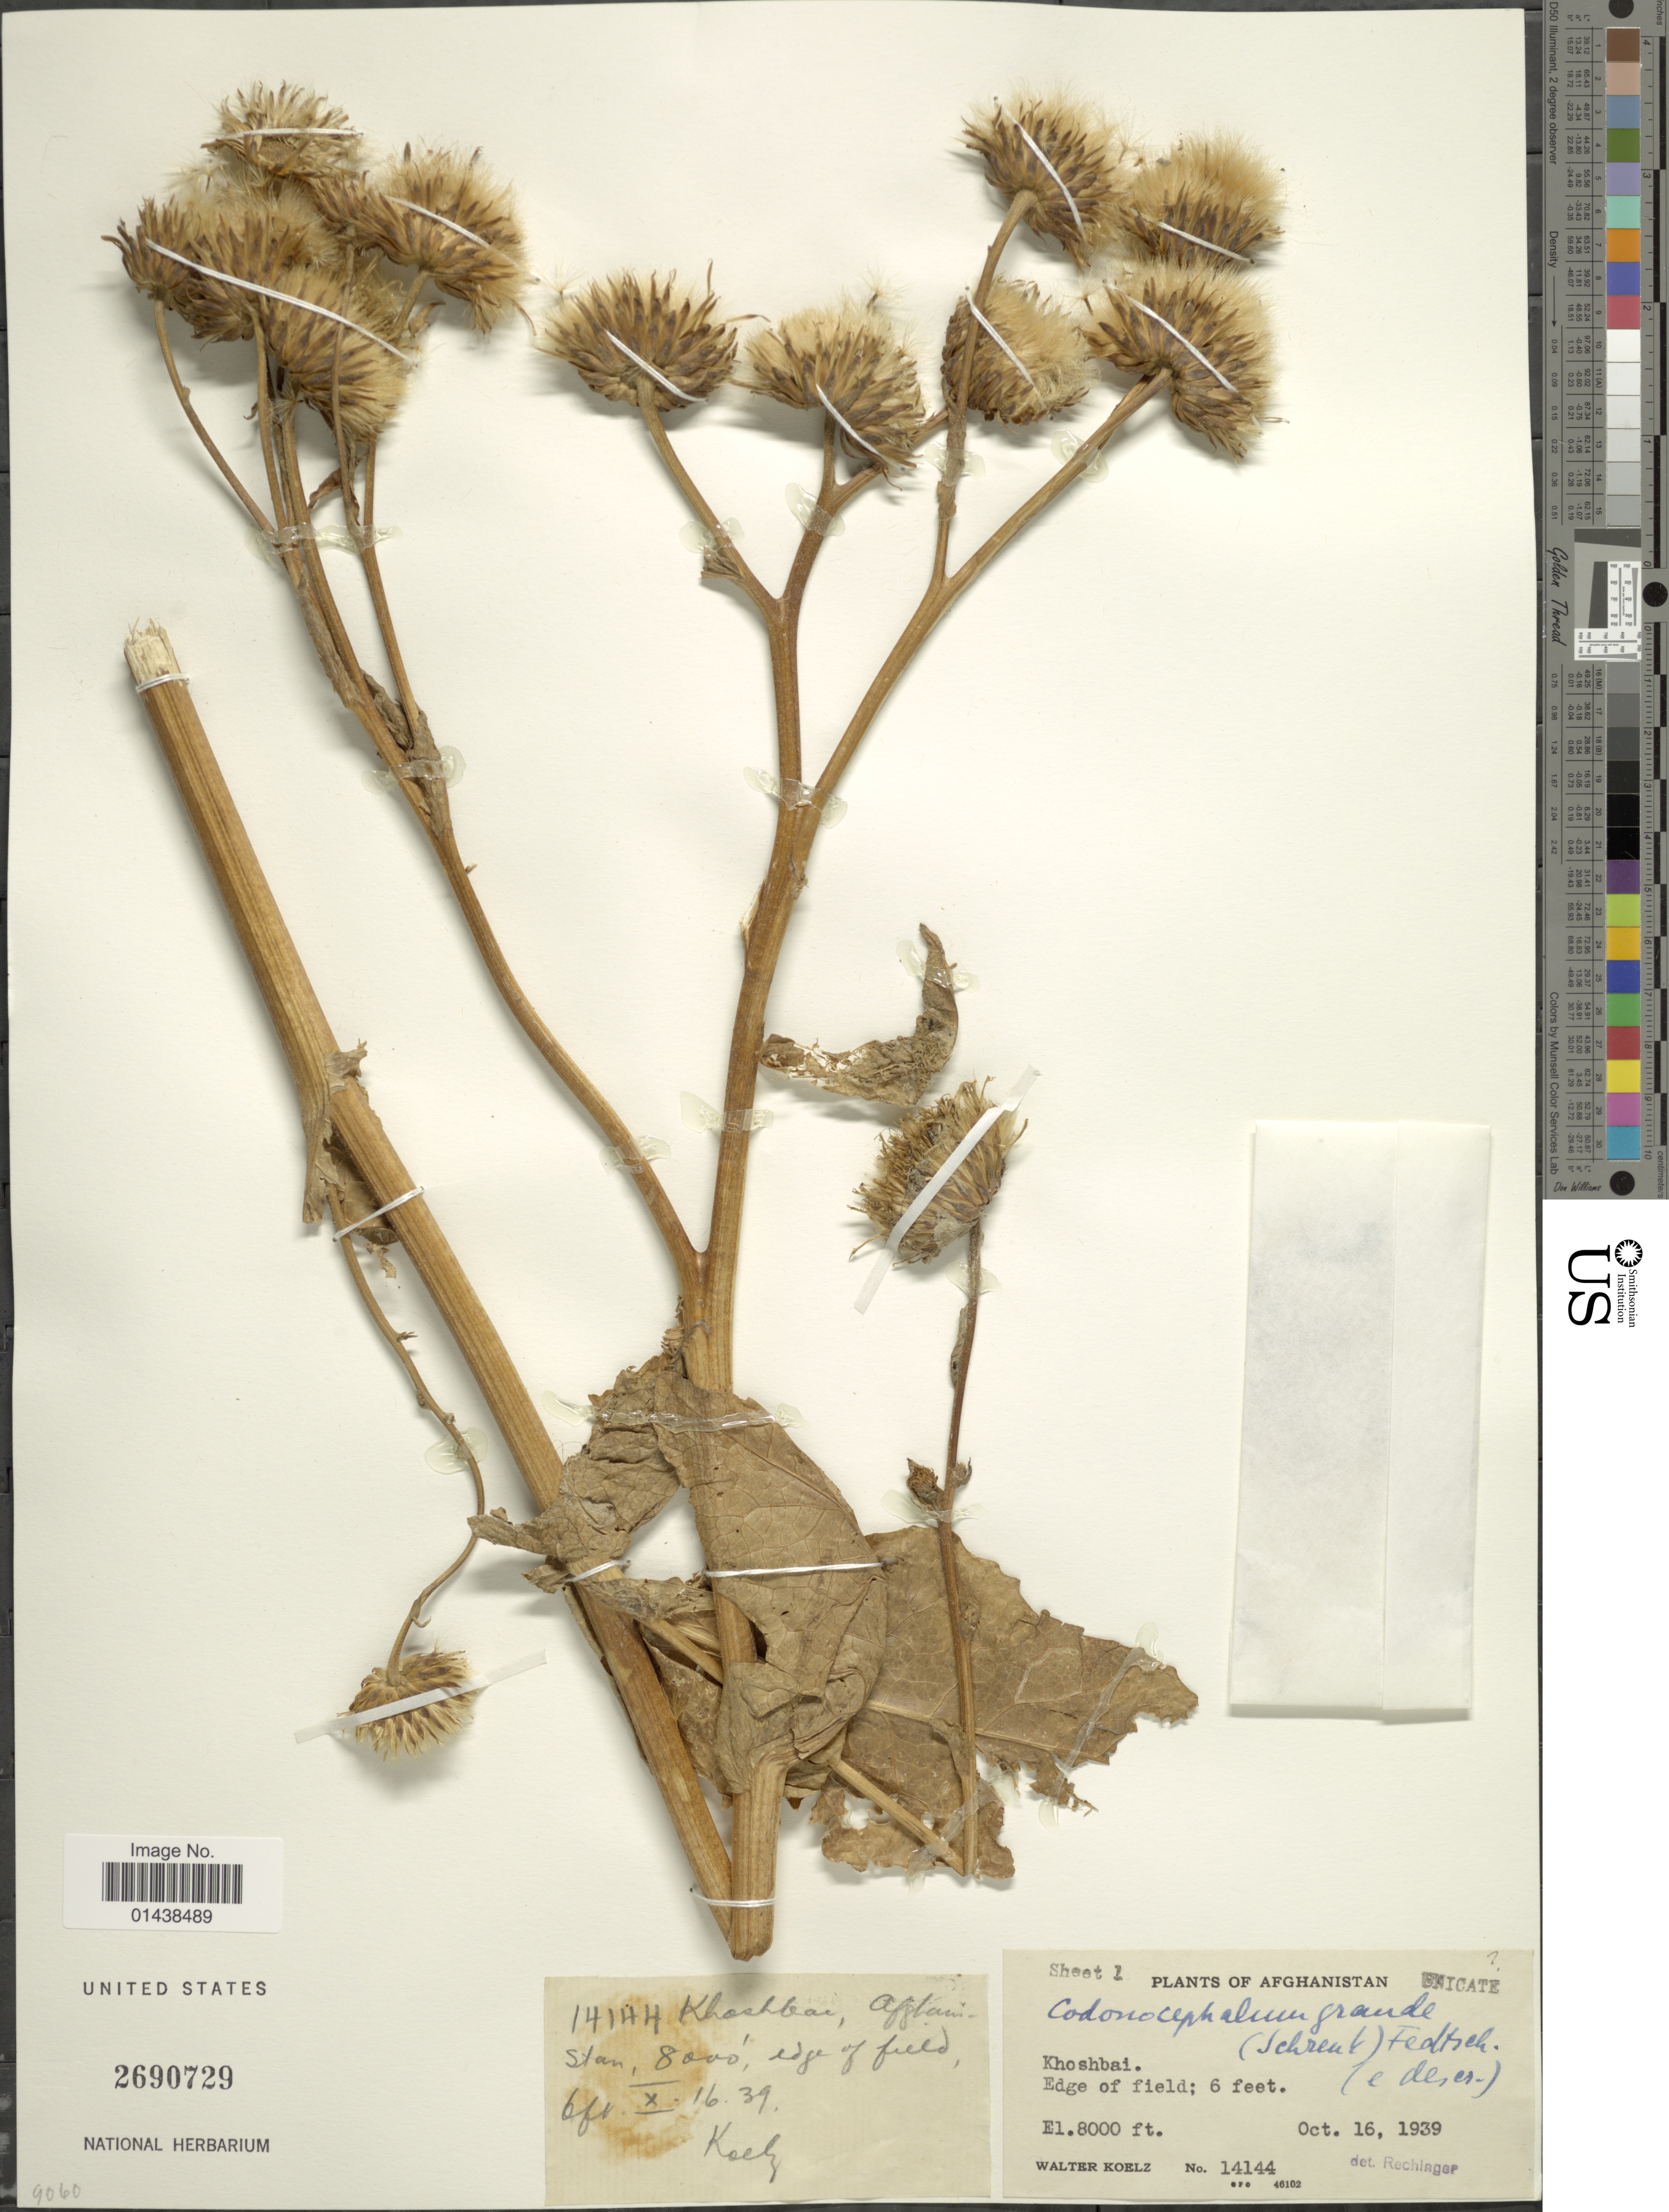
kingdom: Plantae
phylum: Tracheophyta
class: Magnoliopsida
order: Asterales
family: Asteraceae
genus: Codonocephalum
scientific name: Codonocephalum grande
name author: (Schrenk ex Fisch. & C.A. Mey.) B. Fedtsch.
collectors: W. N. Koelz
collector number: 14144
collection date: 1939-10-16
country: Afghanistan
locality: Khosbai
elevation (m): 2438